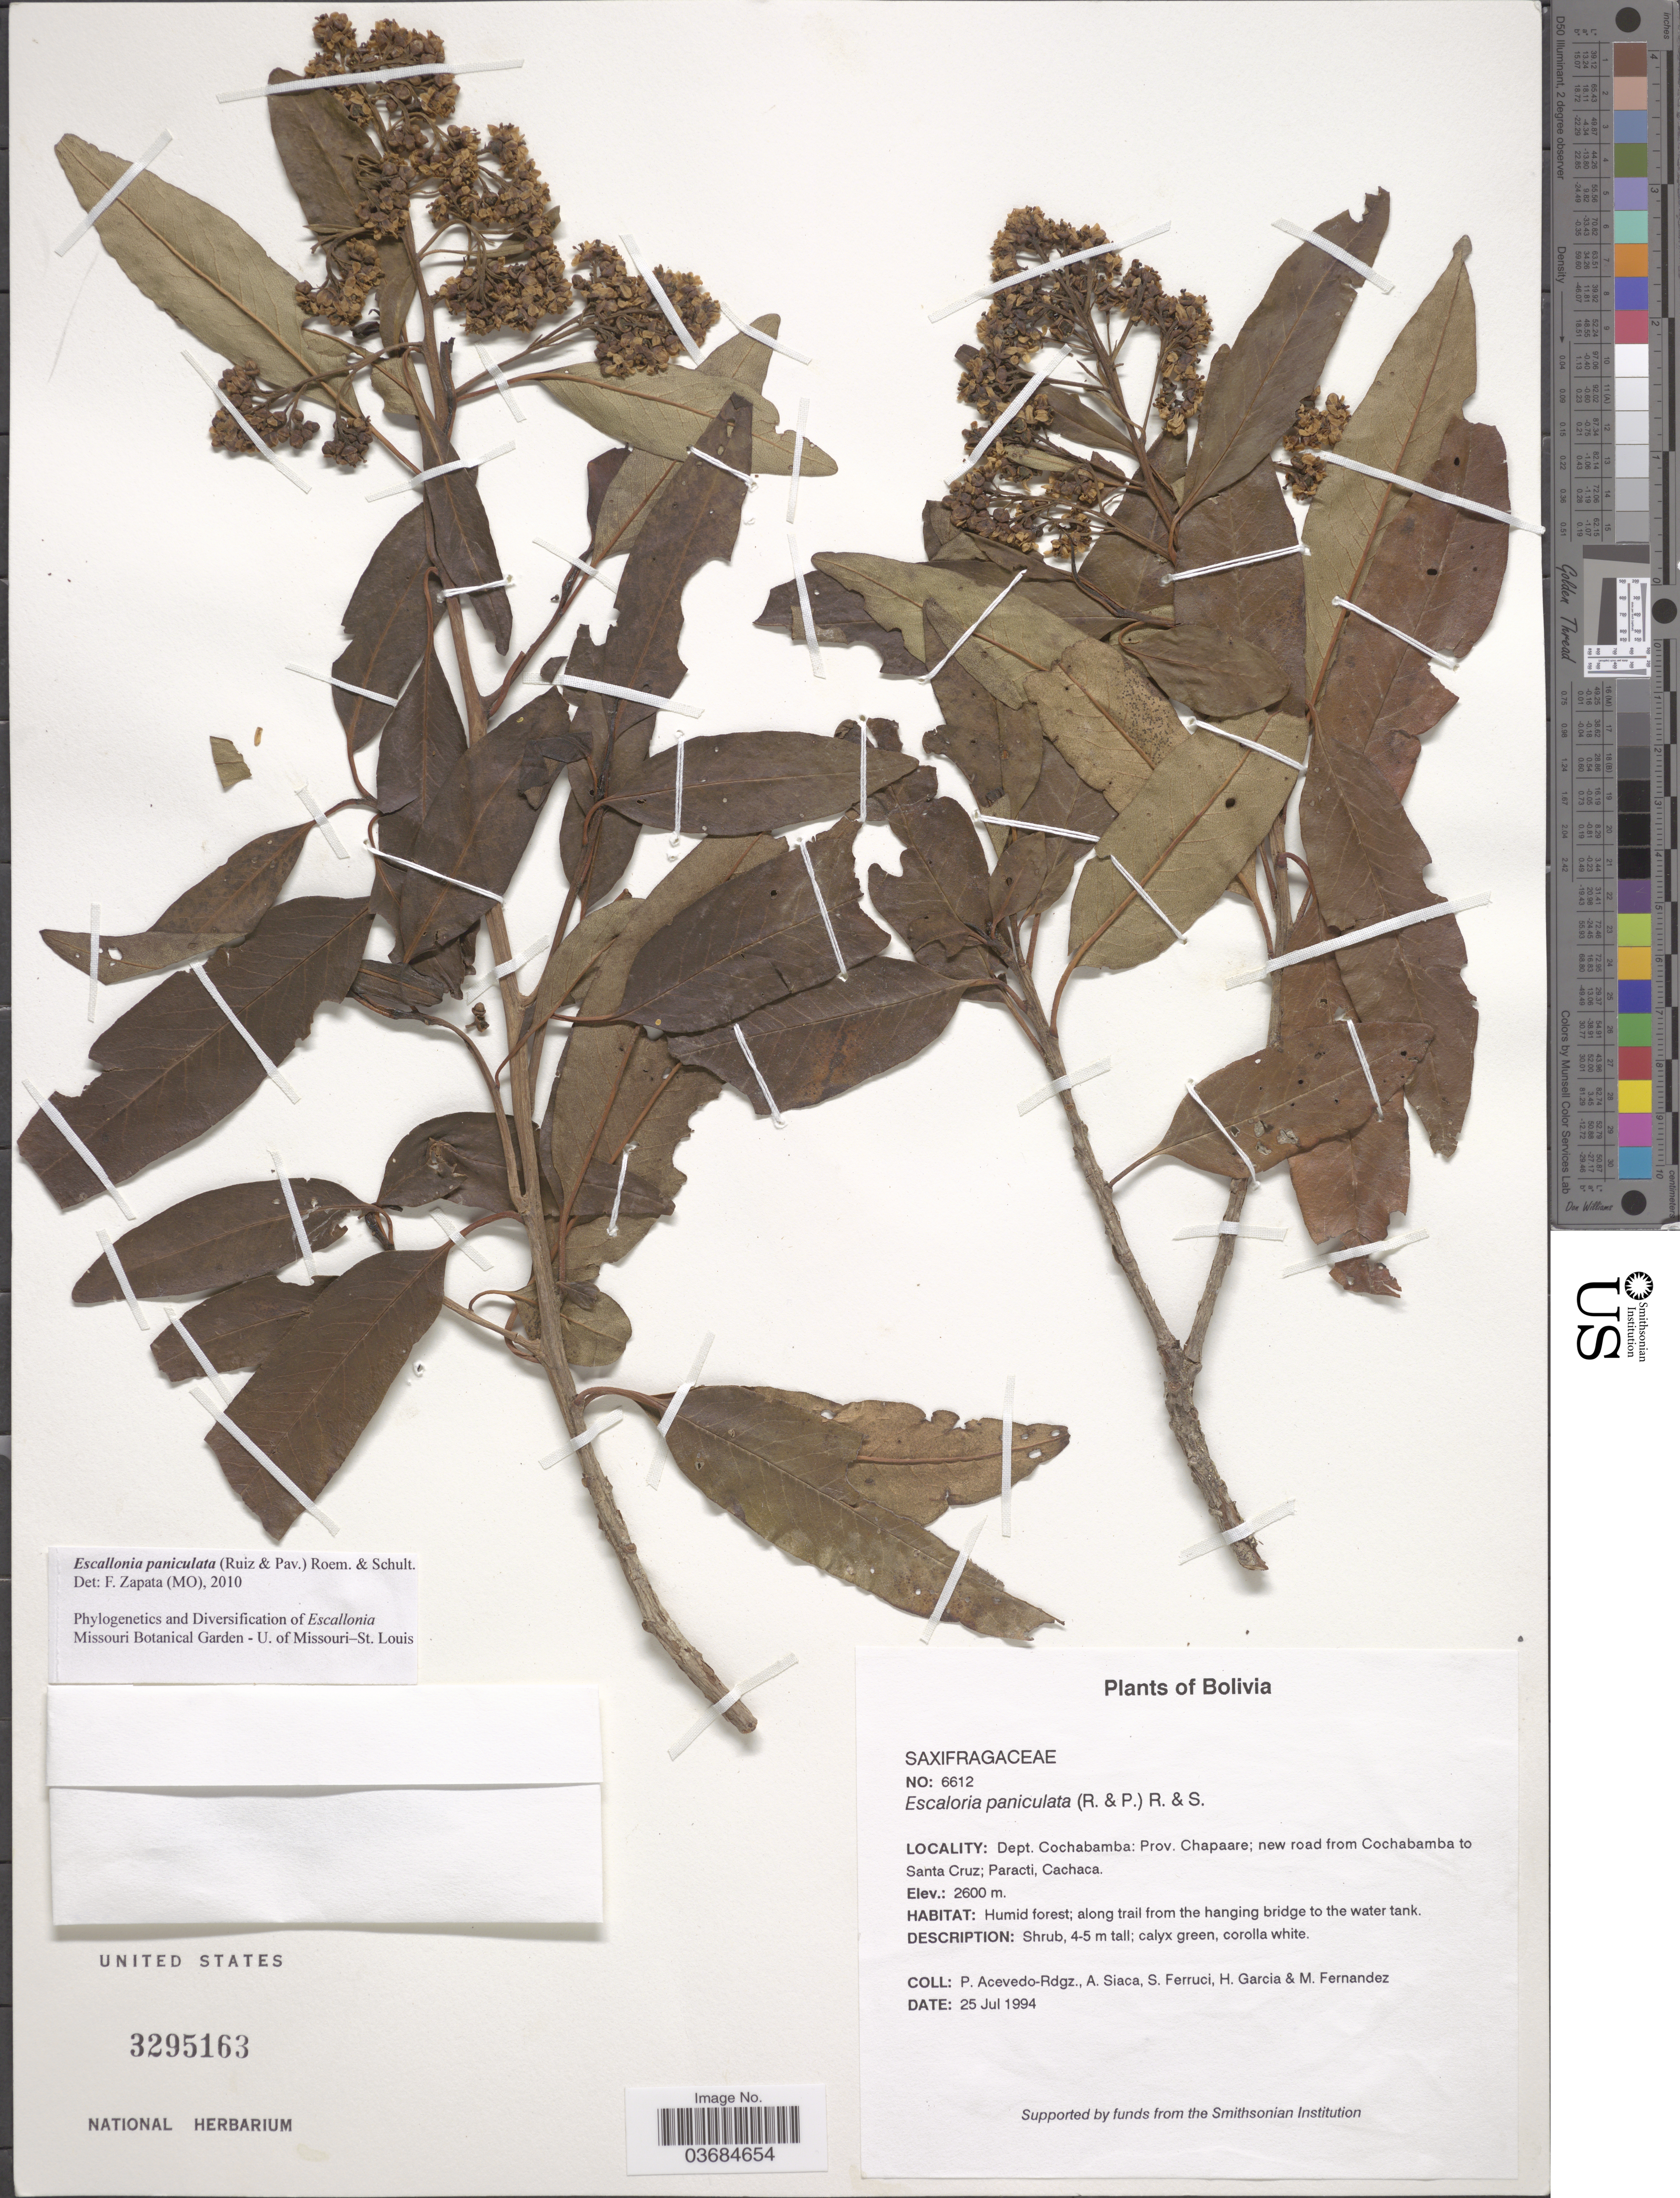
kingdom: Plantae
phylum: Tracheophyta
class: Magnoliopsida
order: Escalloniales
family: Escalloniaceae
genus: Escallonia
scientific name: Escallonia paniculata var. paniculata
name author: (Ruiz & Pav.) Roem. & Schult.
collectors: P. Acevedo-Rodr., A. Siaca, S. Ferruci, H. Garcia & M. Fernandez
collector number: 6612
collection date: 1994-07-25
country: Bolivia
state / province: Cochabamba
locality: Dept. Cochabamba: Prov. Chapaare; new road from Cochabamba to Santa Cruz; Paracti, Cachaca.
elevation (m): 2600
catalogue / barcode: US 3295163